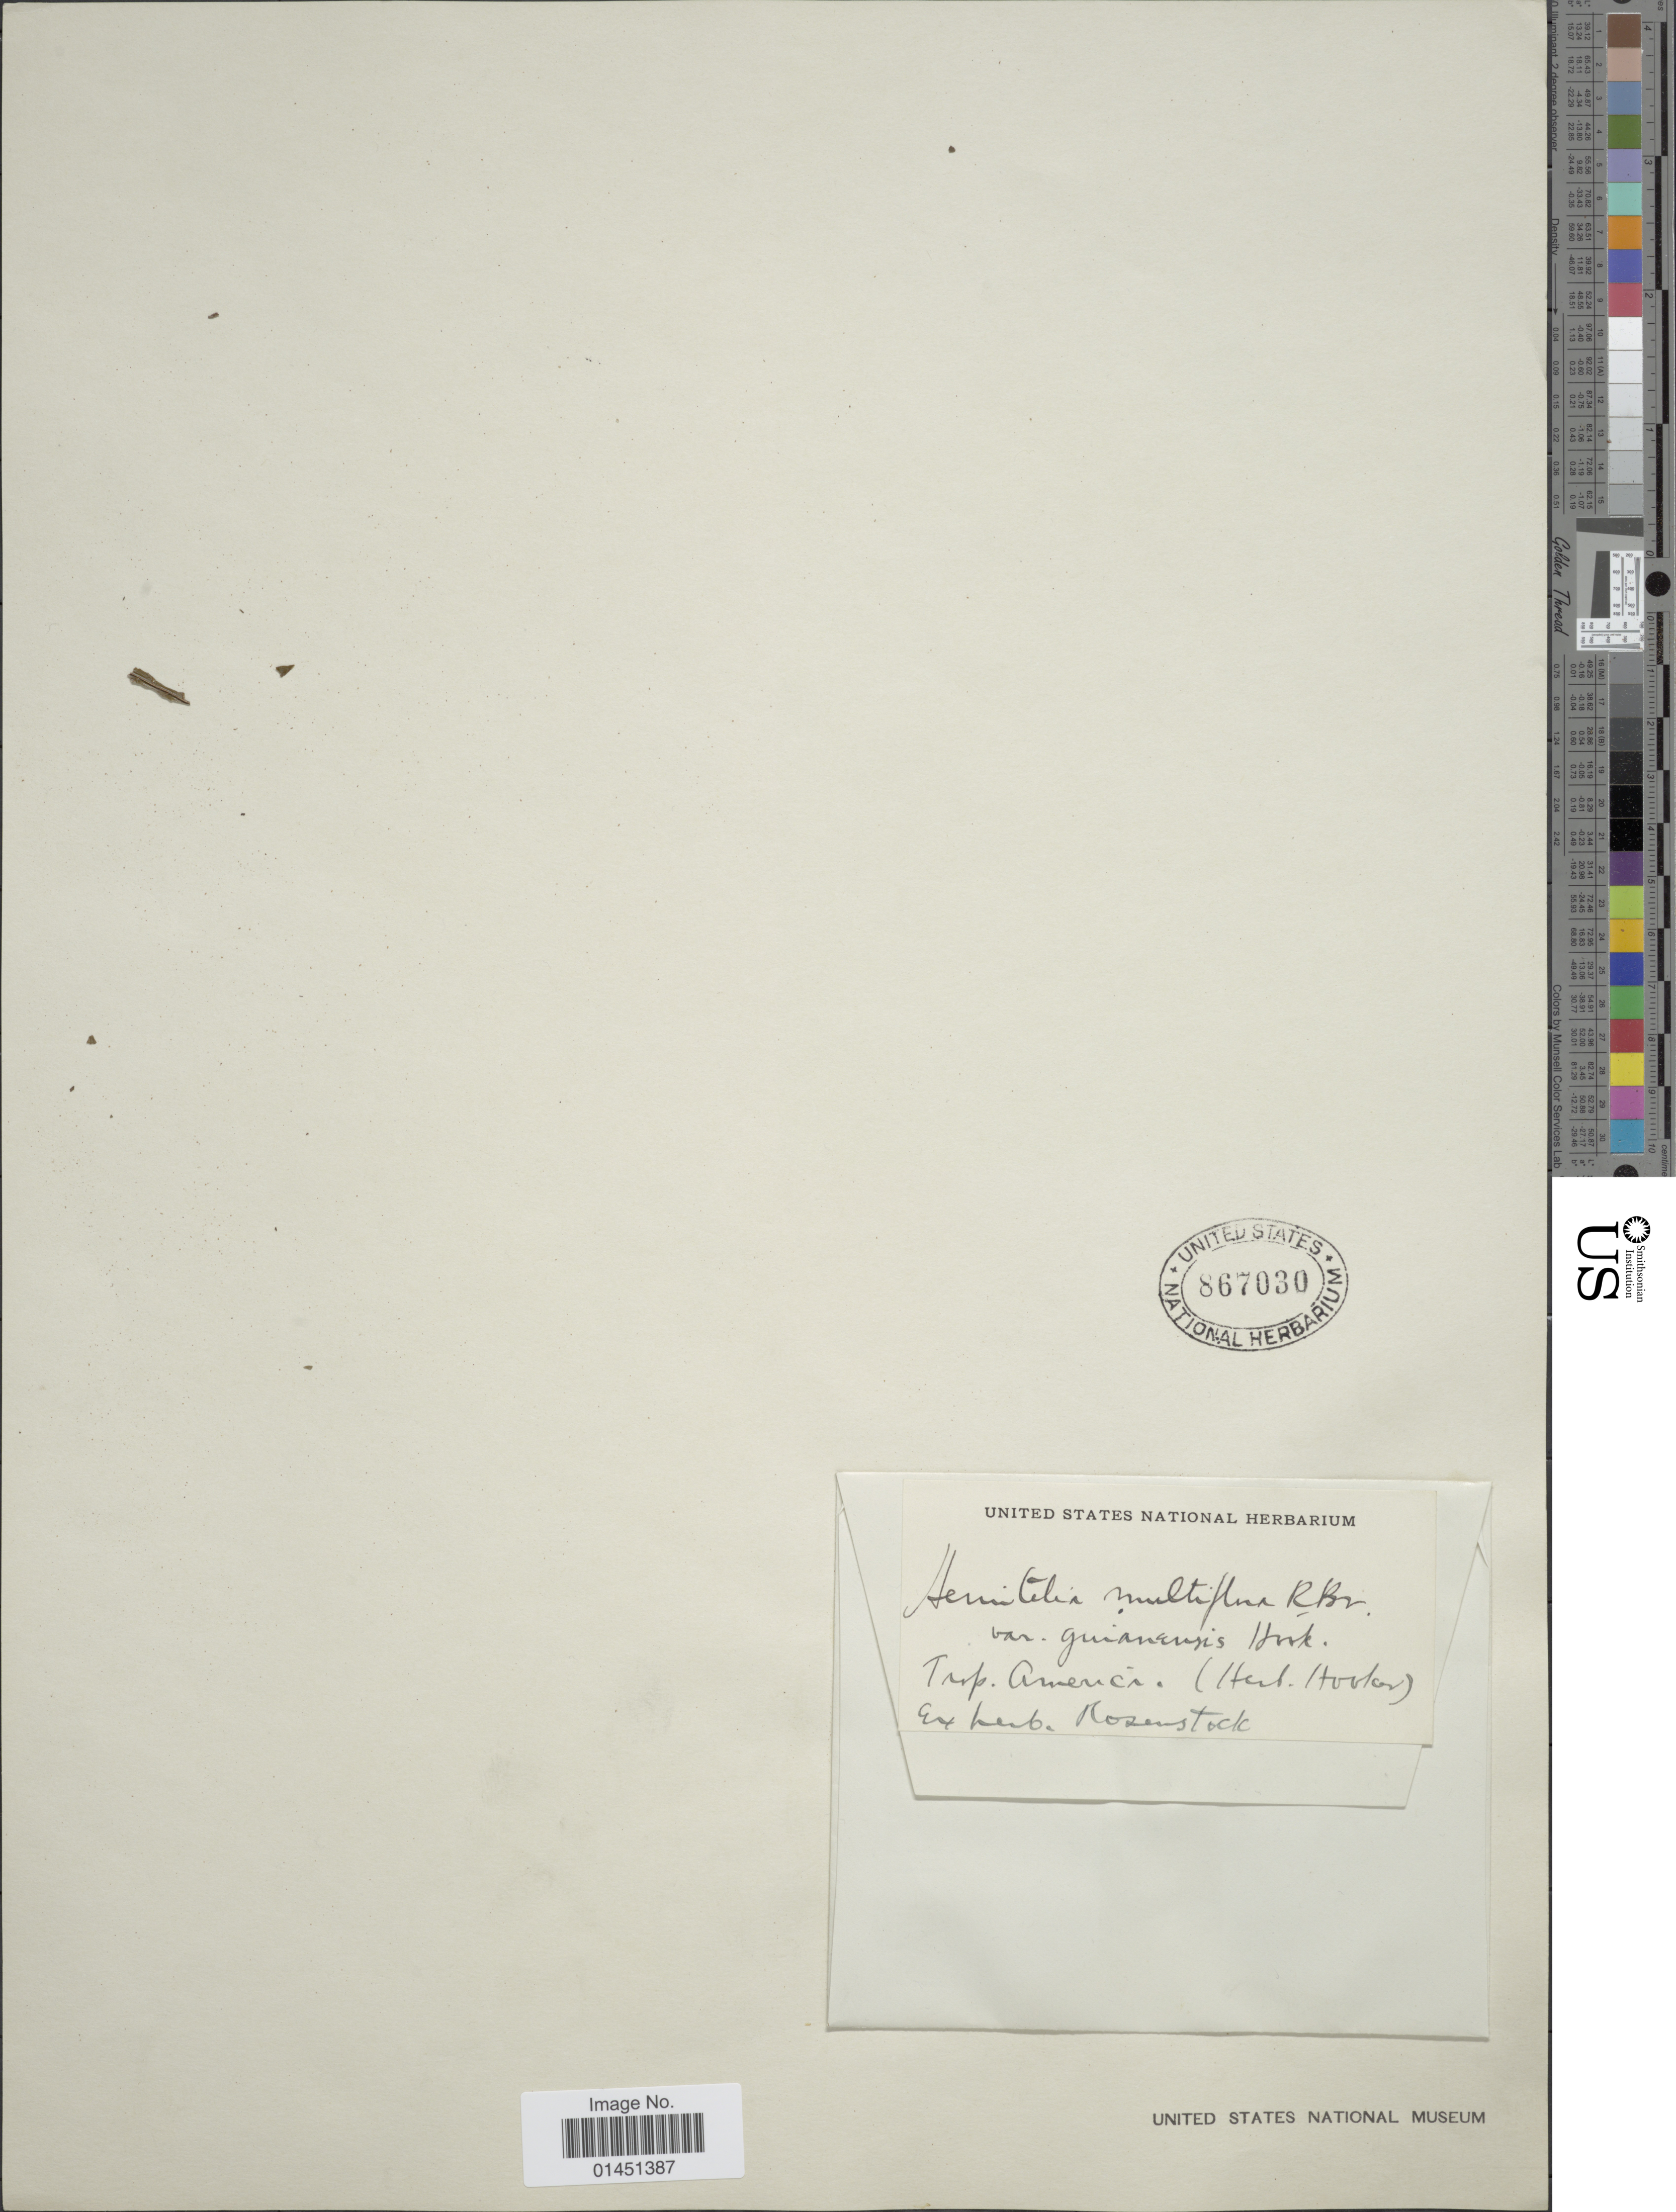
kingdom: Plantae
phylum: Tracheophyta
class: Polypodiopsida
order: Cyatheales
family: Cyatheaceae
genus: Cyathea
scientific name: Cyathea cyatheoides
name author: (Desv.) K.U. Kramer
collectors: ex herb. Rosenstock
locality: Trop, Americi [interpreted]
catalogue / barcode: US 867030